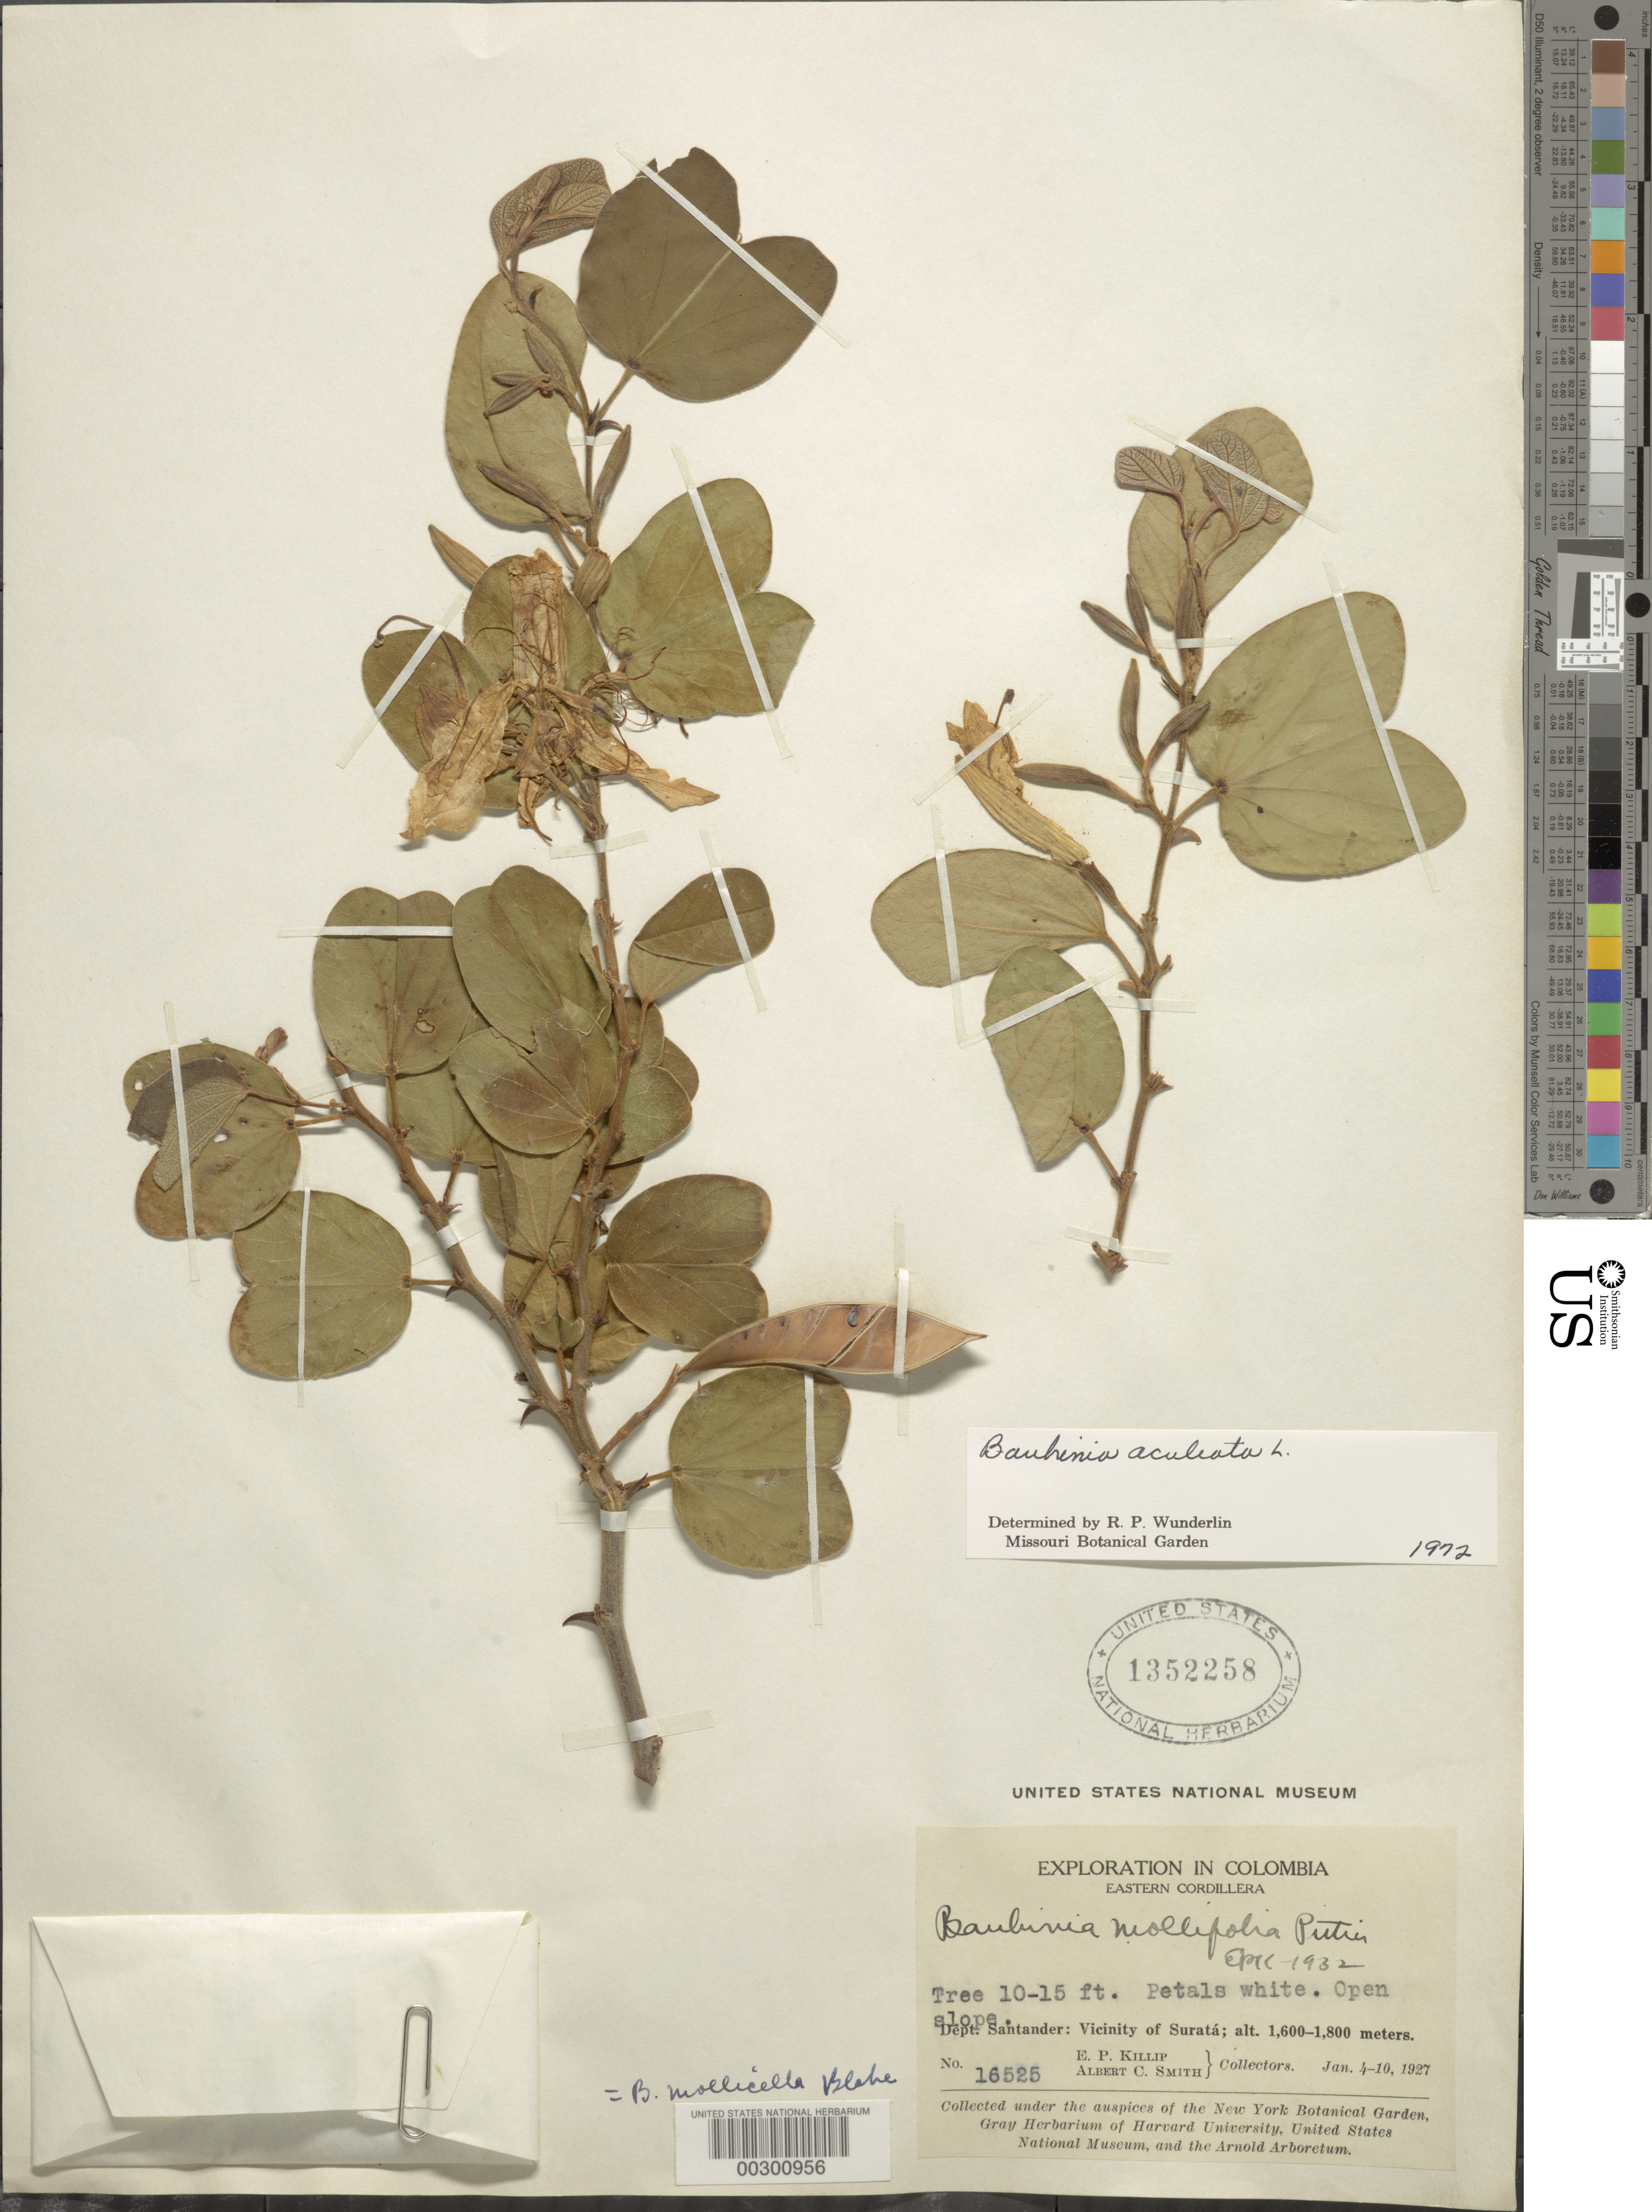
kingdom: Plantae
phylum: Tracheophyta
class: Magnoliopsida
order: Fabales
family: Fabaceae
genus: Bauhinia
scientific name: Bauhinia aculeata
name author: L.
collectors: E. P. Killip & A. C. Smith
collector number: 16525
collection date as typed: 04 Jan 1927 to 10 Jan 1927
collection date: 1927-01-04/1927-01-10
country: Colombia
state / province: Norte de Santander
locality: Vicinity of Suarta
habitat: Open slope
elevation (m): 1600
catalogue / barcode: US 1352258